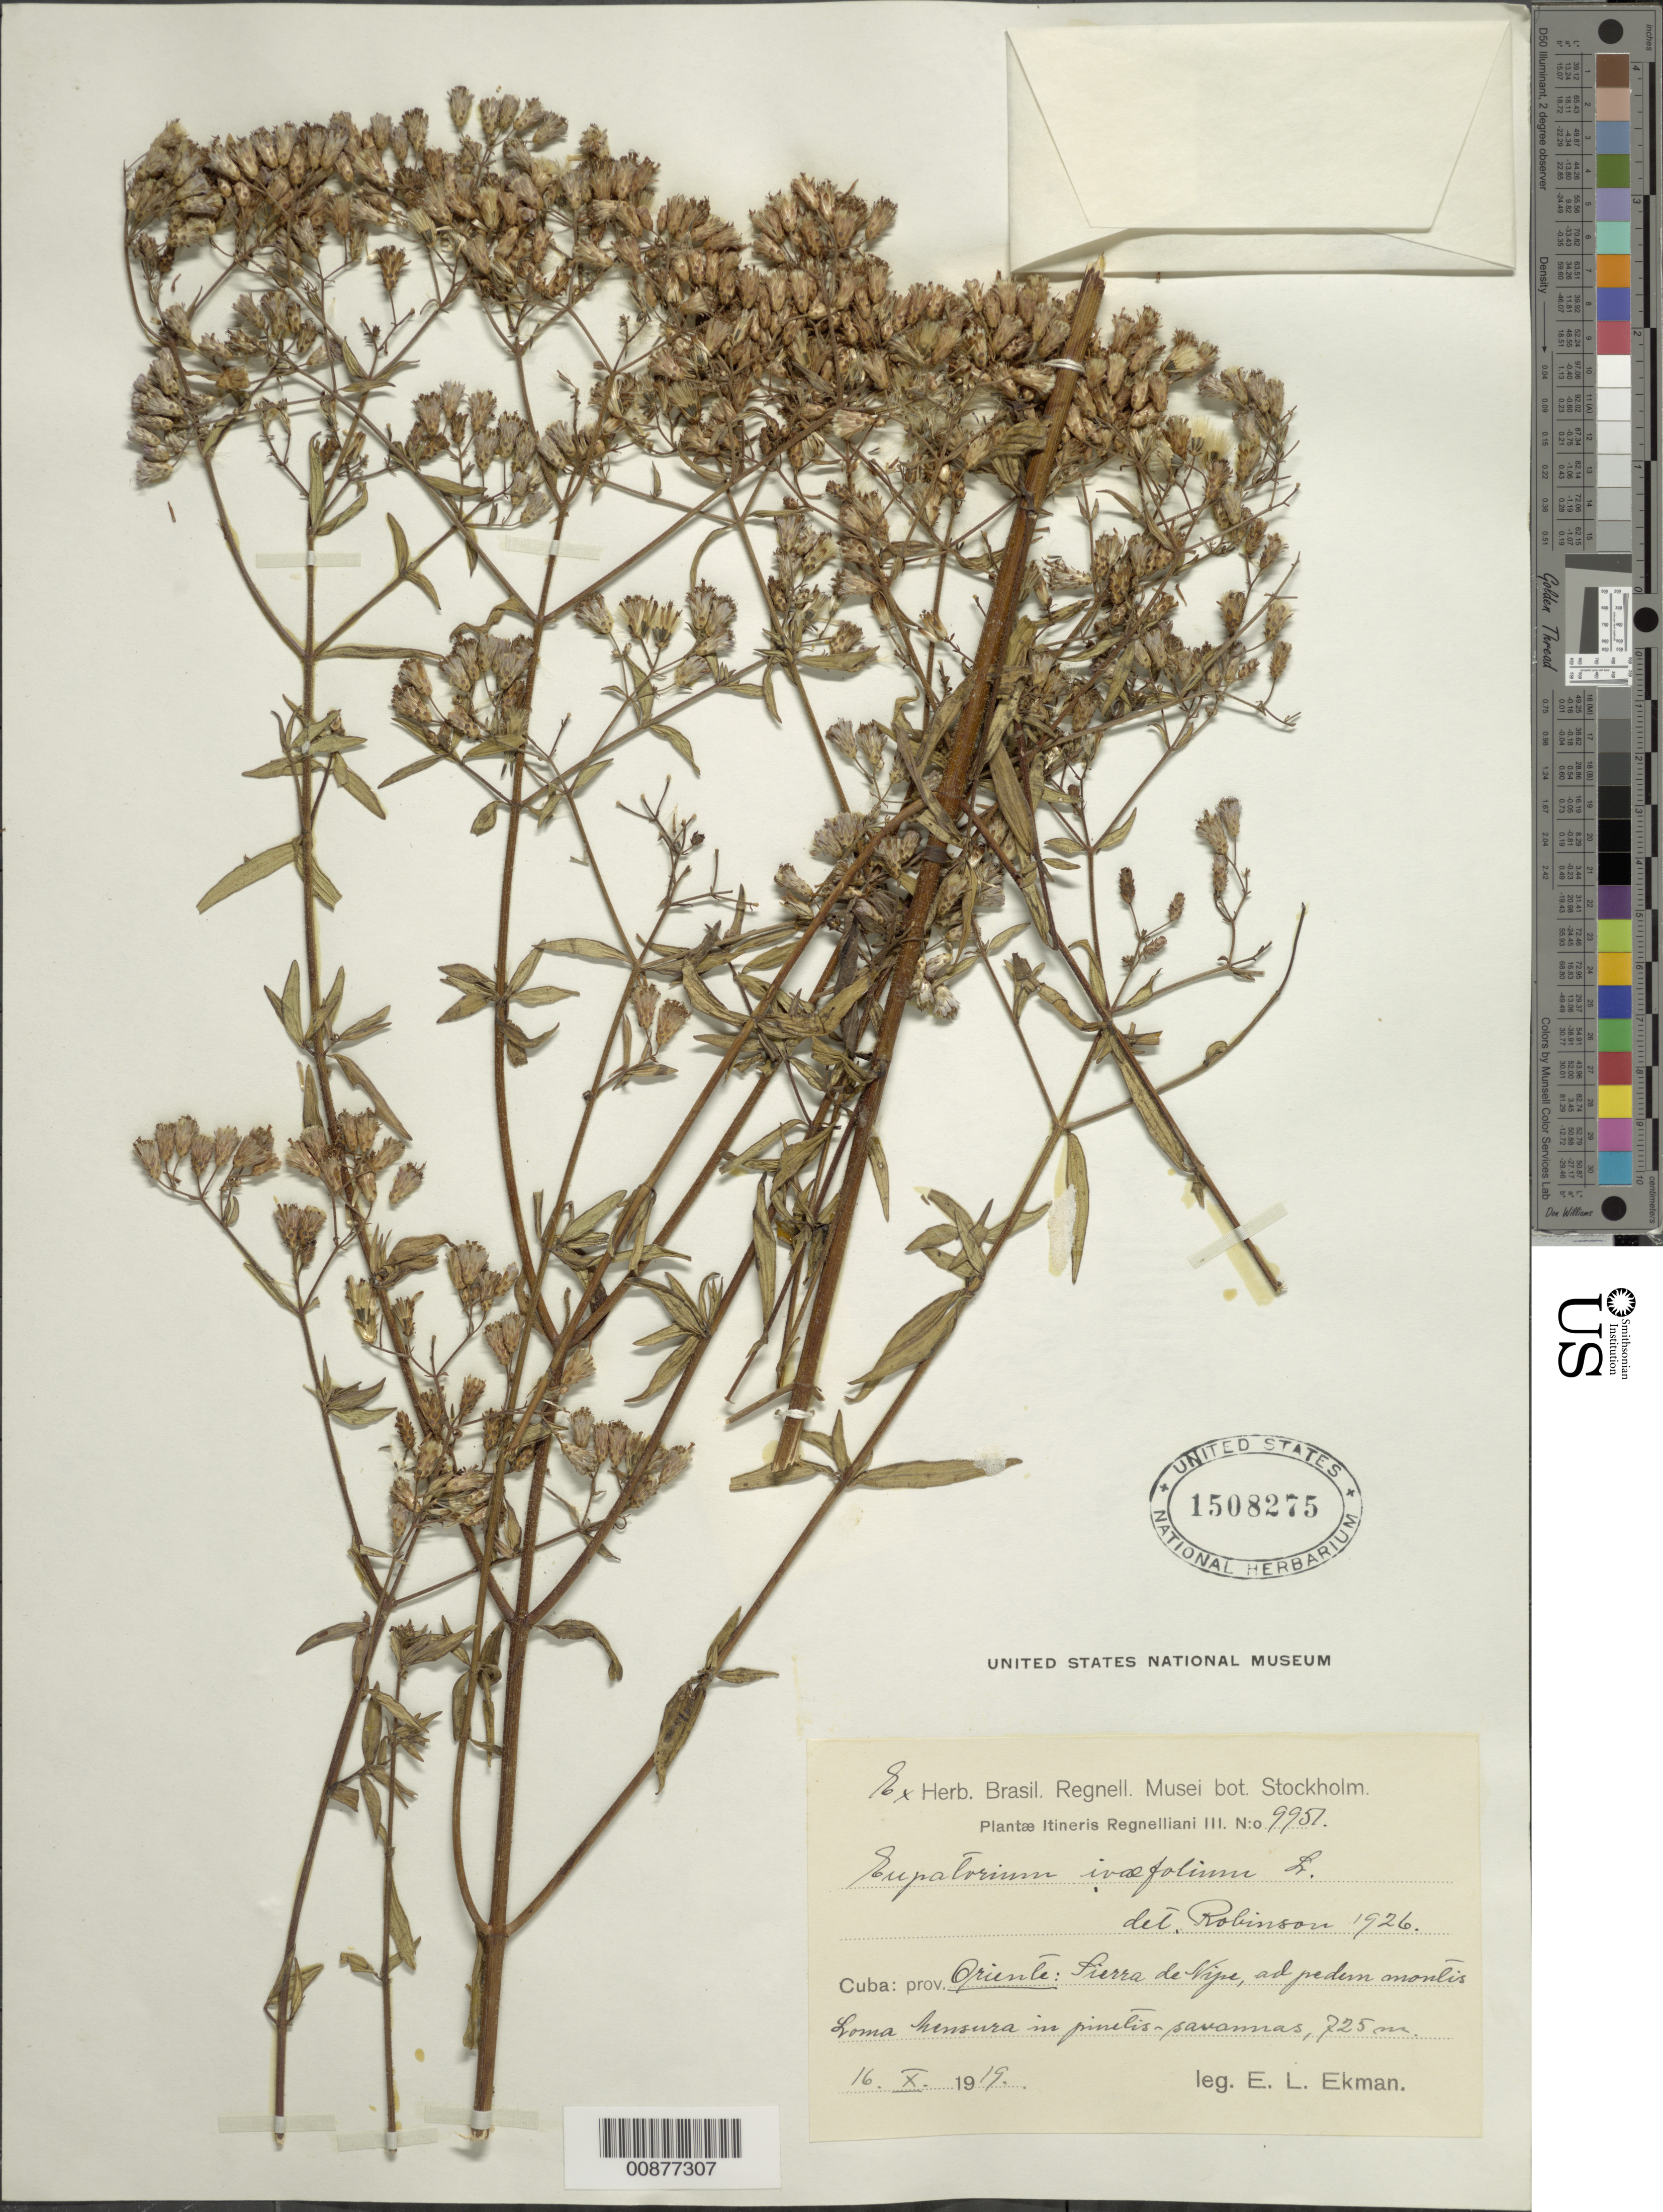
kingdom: Plantae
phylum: Tracheophyta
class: Magnoliopsida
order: Asterales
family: Asteraceae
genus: Chromolaena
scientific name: Chromolaena ivaefolia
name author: (L.) R.M. King & H. Rob.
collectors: E. L. Ekman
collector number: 9957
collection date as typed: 16 May 1919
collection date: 1919-05-16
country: Cuba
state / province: Oriente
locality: Sierra de Nipe, Loma Hensura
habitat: Pinetis-savannas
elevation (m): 725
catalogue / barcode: US 1508275